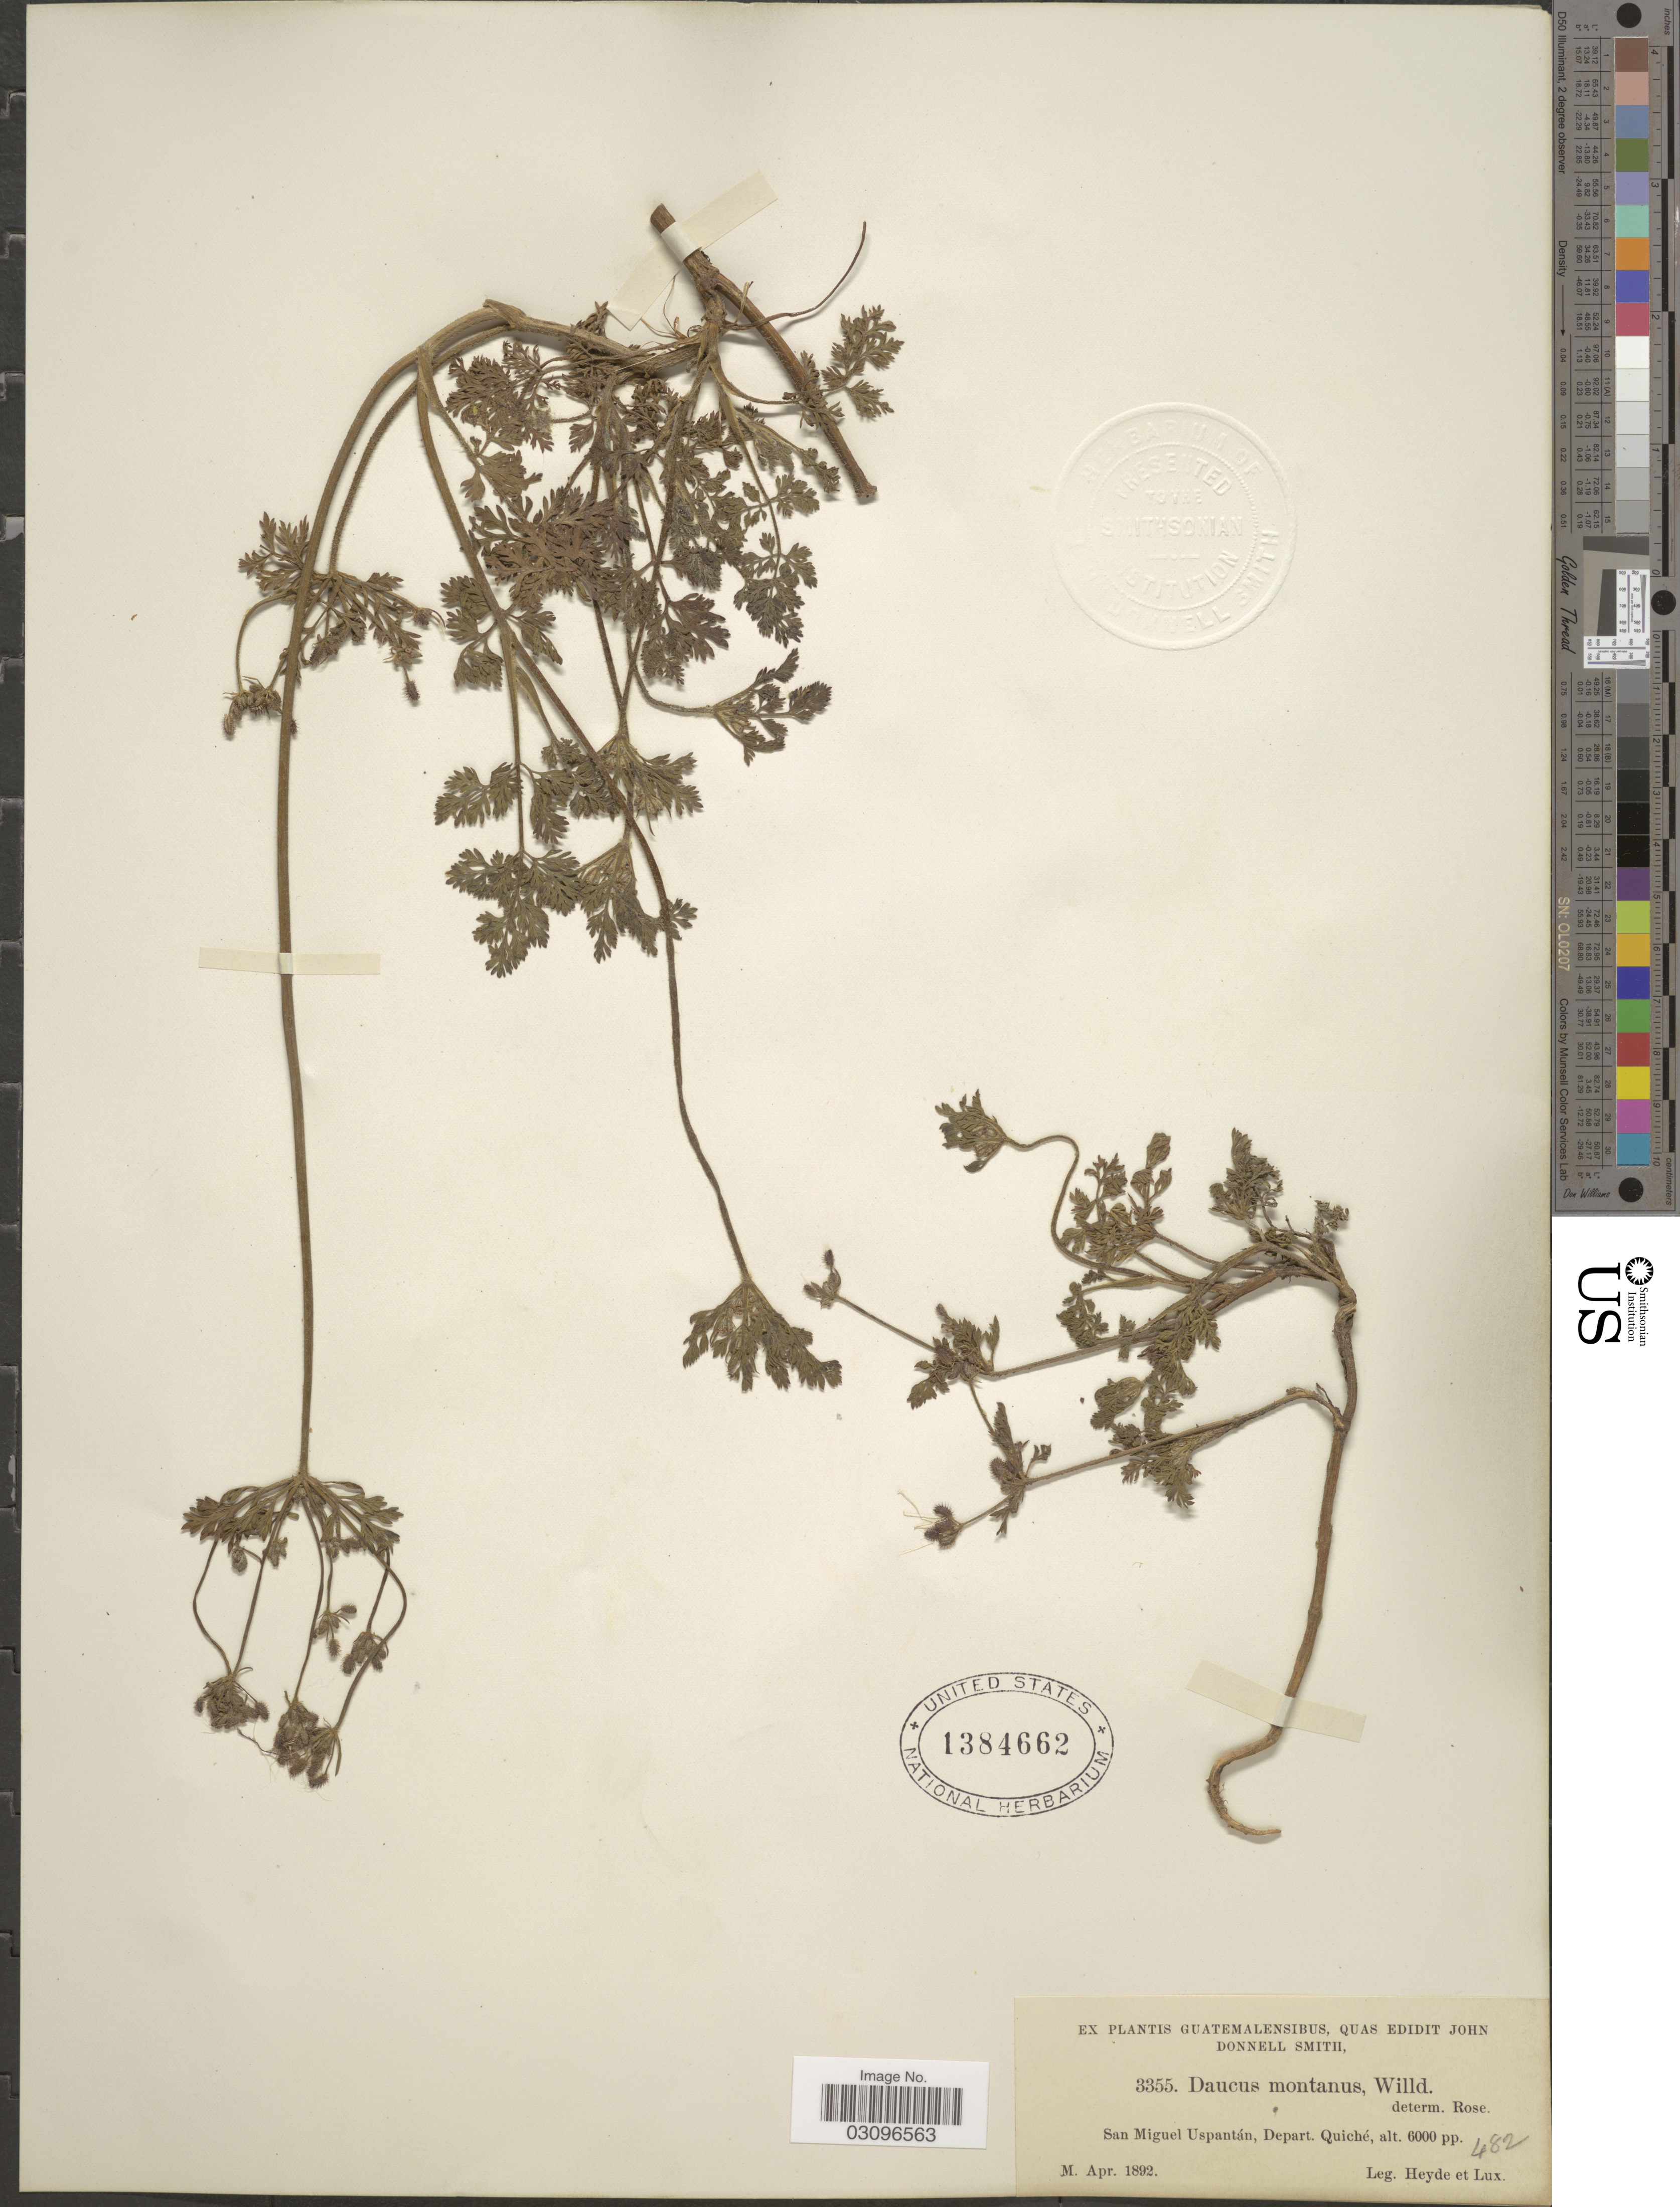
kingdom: Plantae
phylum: Tracheophyta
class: Magnoliopsida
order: Apiales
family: Apiaceae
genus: Daucus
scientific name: Daucus montanus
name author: Humb. & Bonpl. ex Spreng.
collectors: Heyde & Lux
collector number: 3355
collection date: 1892-04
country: Guatemala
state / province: El Quiché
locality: San Miguel Uspantán, Depart. Quiché.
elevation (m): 1829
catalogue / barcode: US 1384662